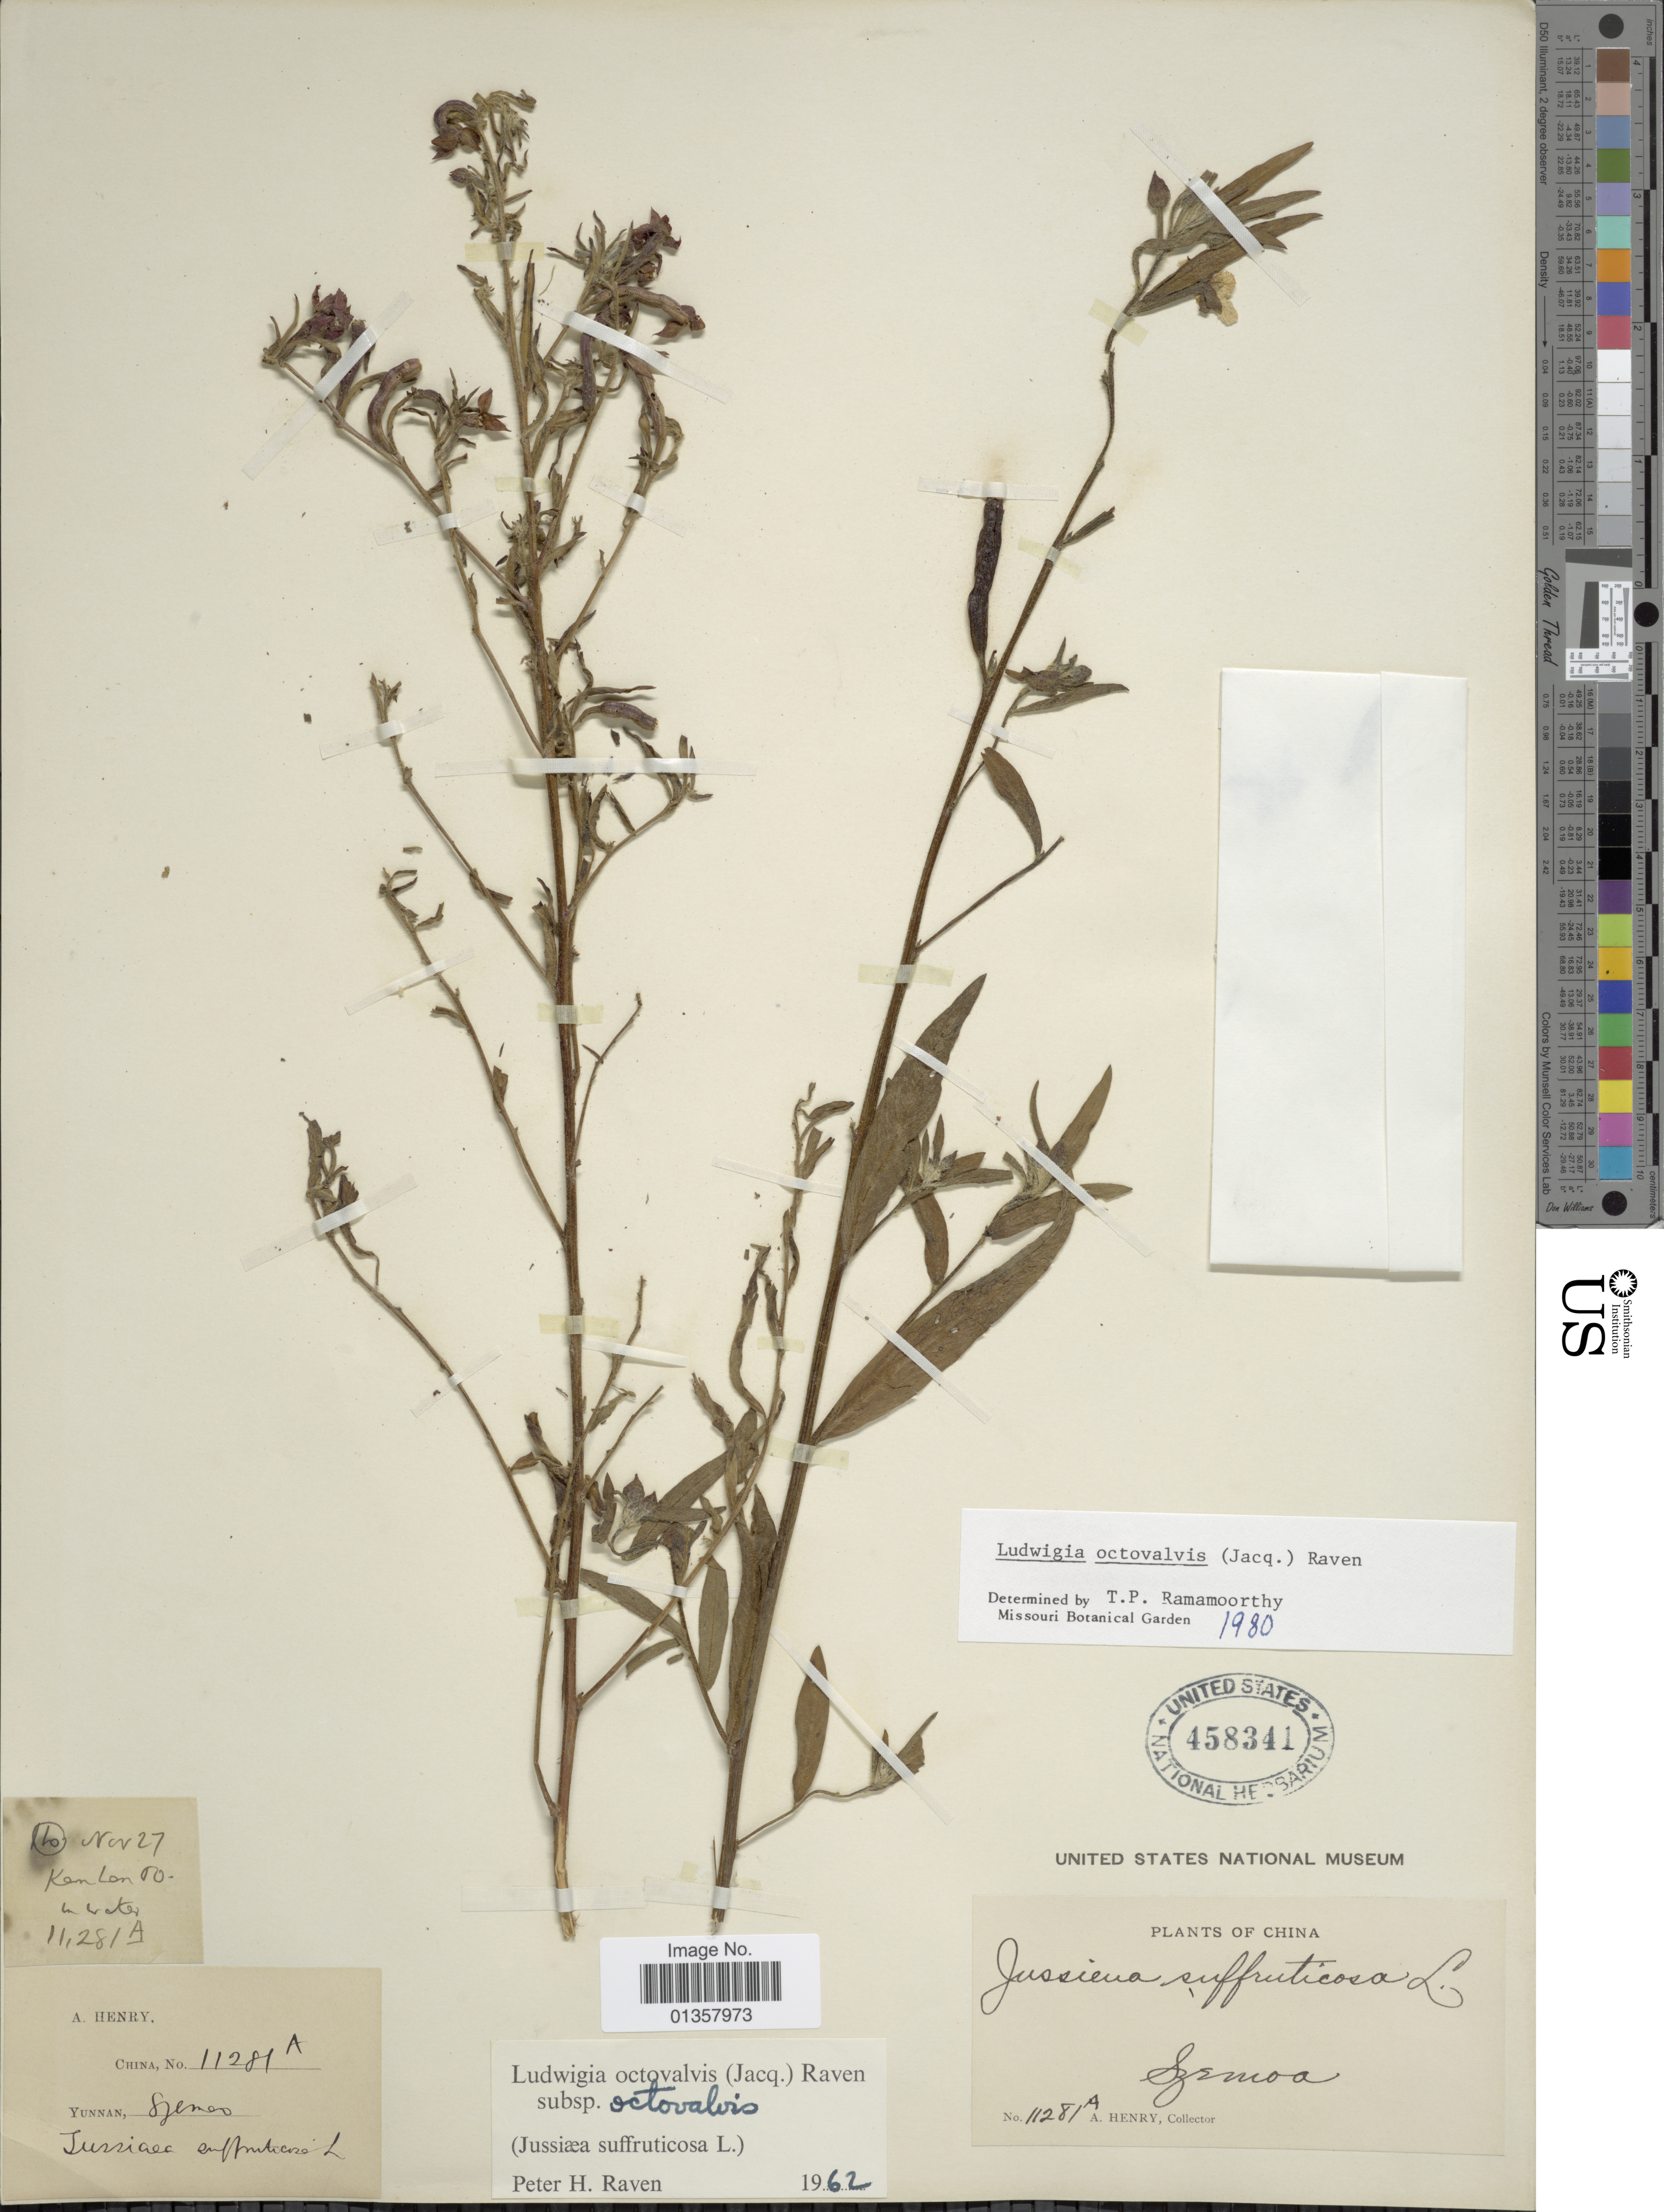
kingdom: Plantae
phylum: Tracheophyta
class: Magnoliopsida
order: Myrtales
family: Onagraceae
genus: Ludwigia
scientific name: Ludwigia octovalvis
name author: (Jacq.) P.H. Raven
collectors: A. Henry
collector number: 11281 A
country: China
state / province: Yunnan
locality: Szemoa. Ho.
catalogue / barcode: US 458341